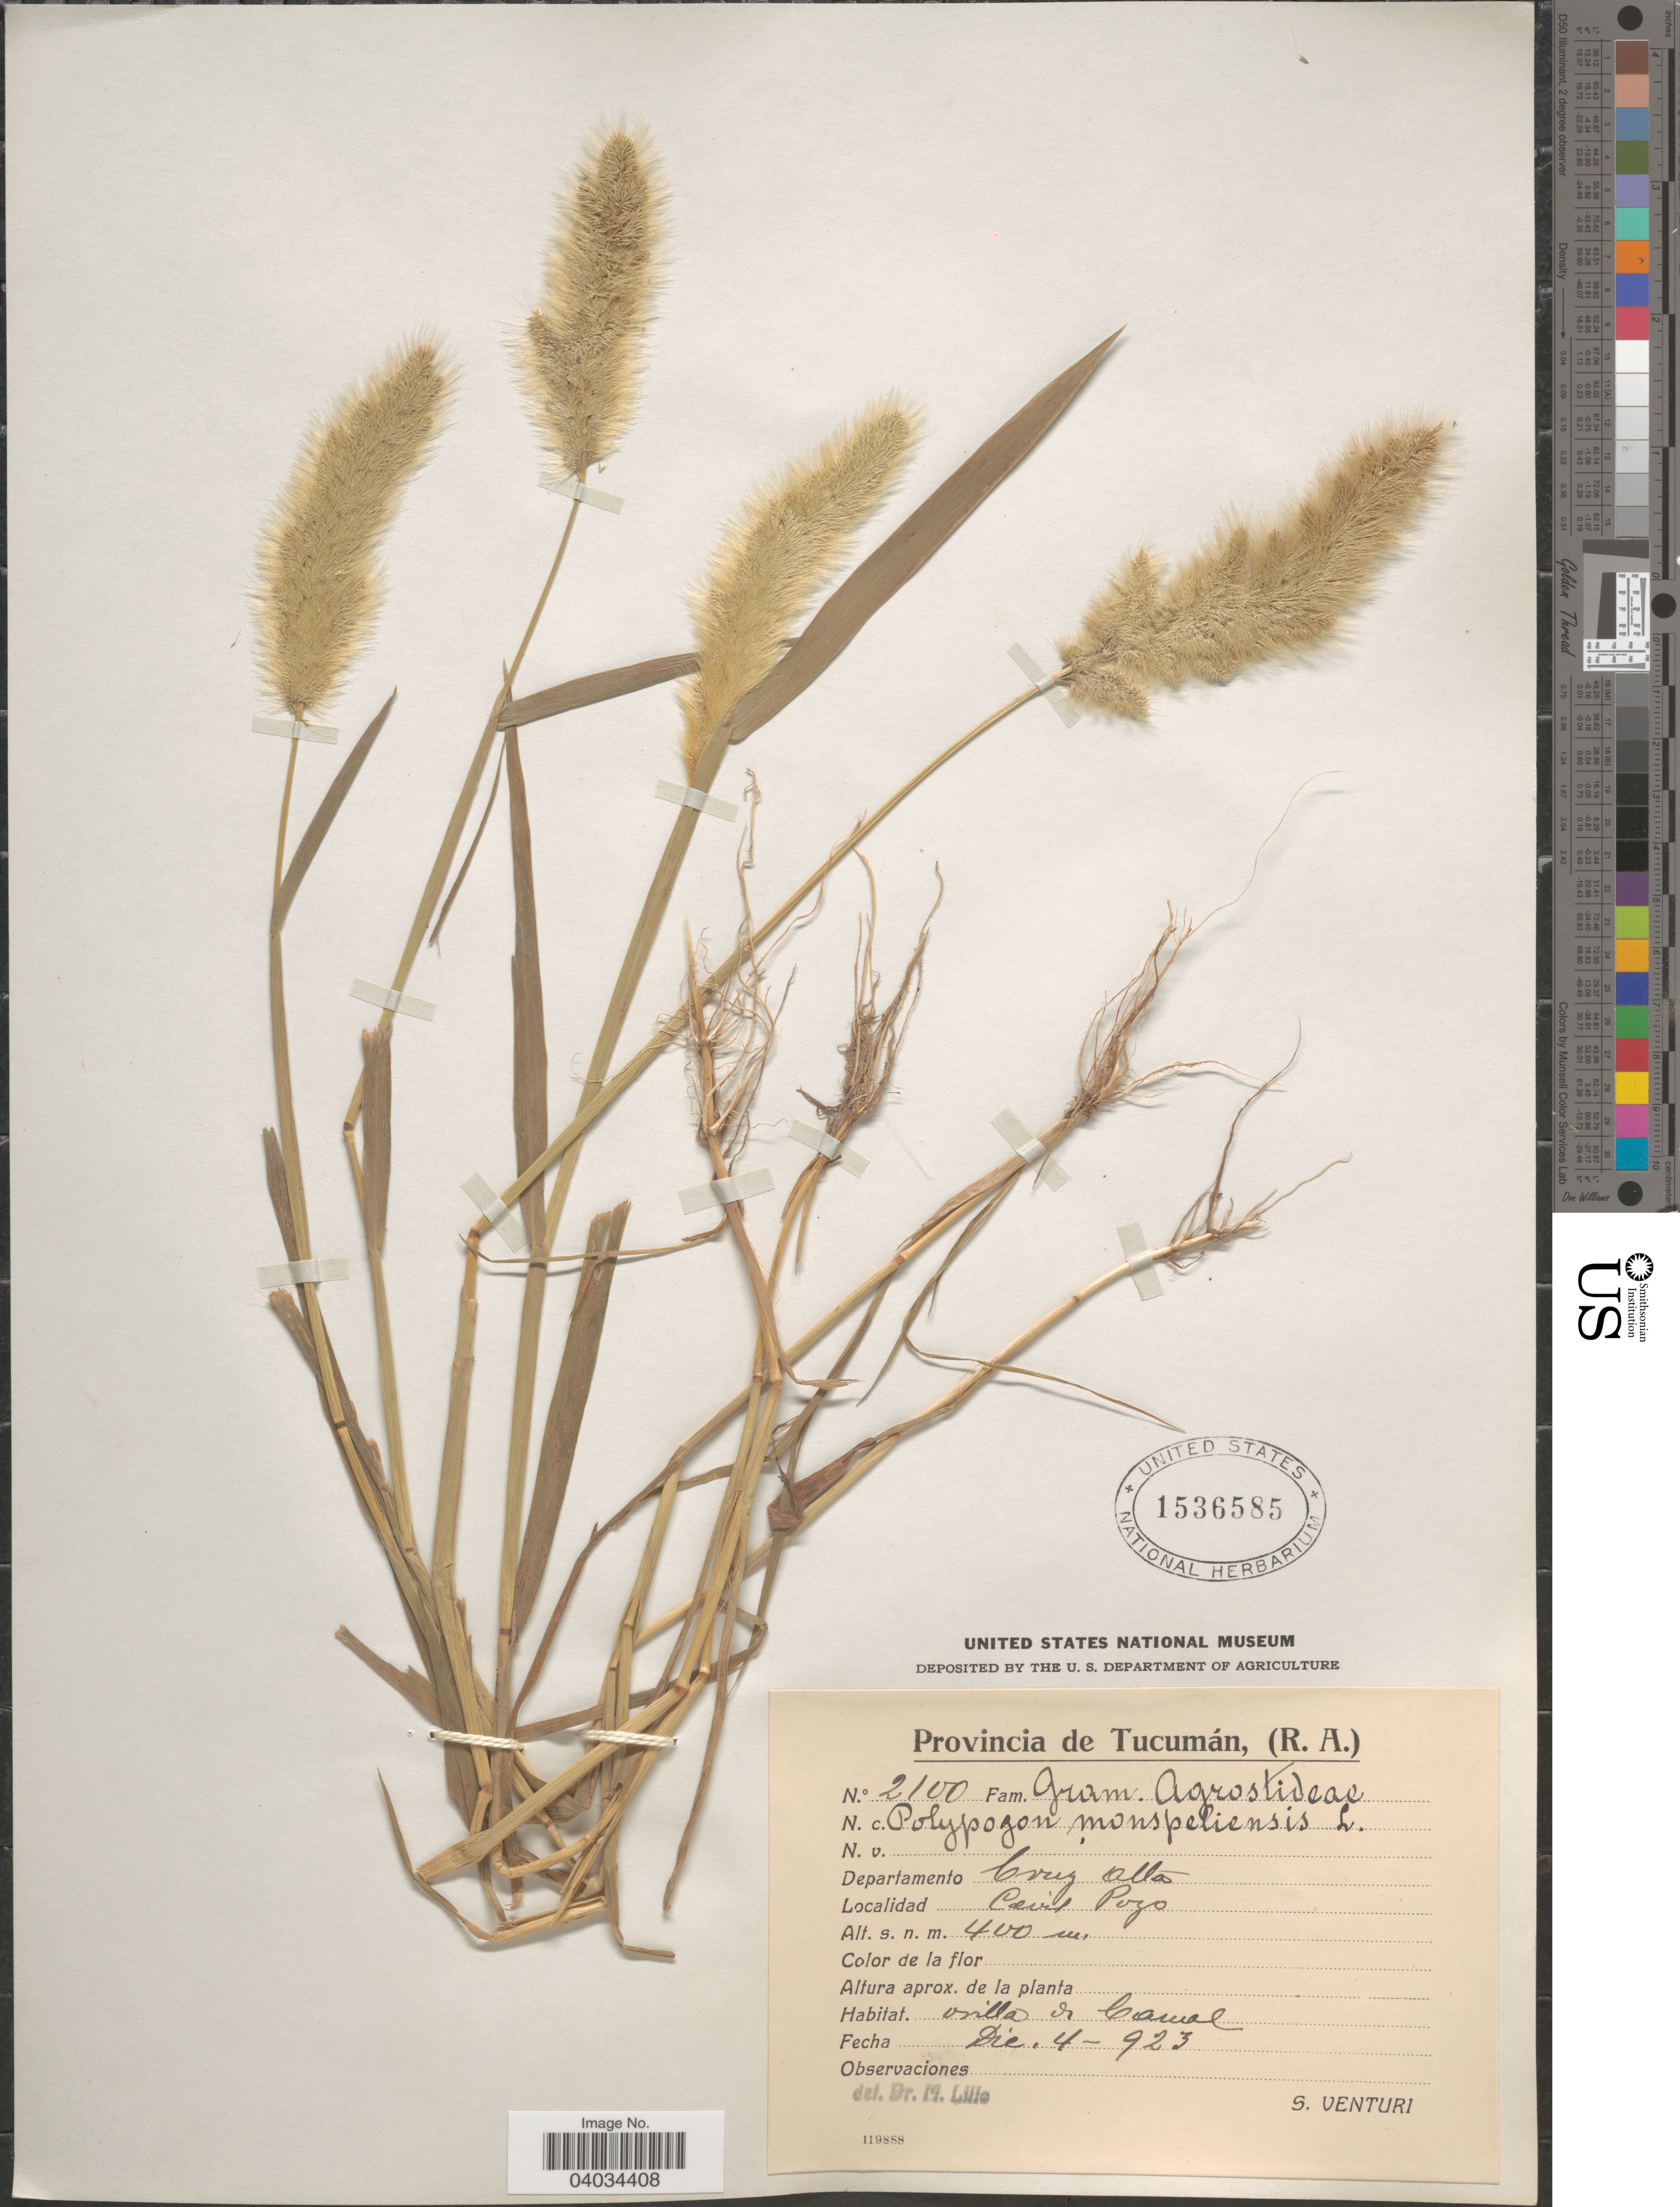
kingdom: Plantae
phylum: Tracheophyta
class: Liliopsida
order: Poales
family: Poaceae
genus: Polypogon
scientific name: Polypogon monspeliensis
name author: (L.) Desf.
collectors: S. Venturi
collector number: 2100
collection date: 1923-12-04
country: Argentina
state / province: Tucuman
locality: Departamento Cruz Alto. Cevil Pozo.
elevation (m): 400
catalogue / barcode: US 1536585